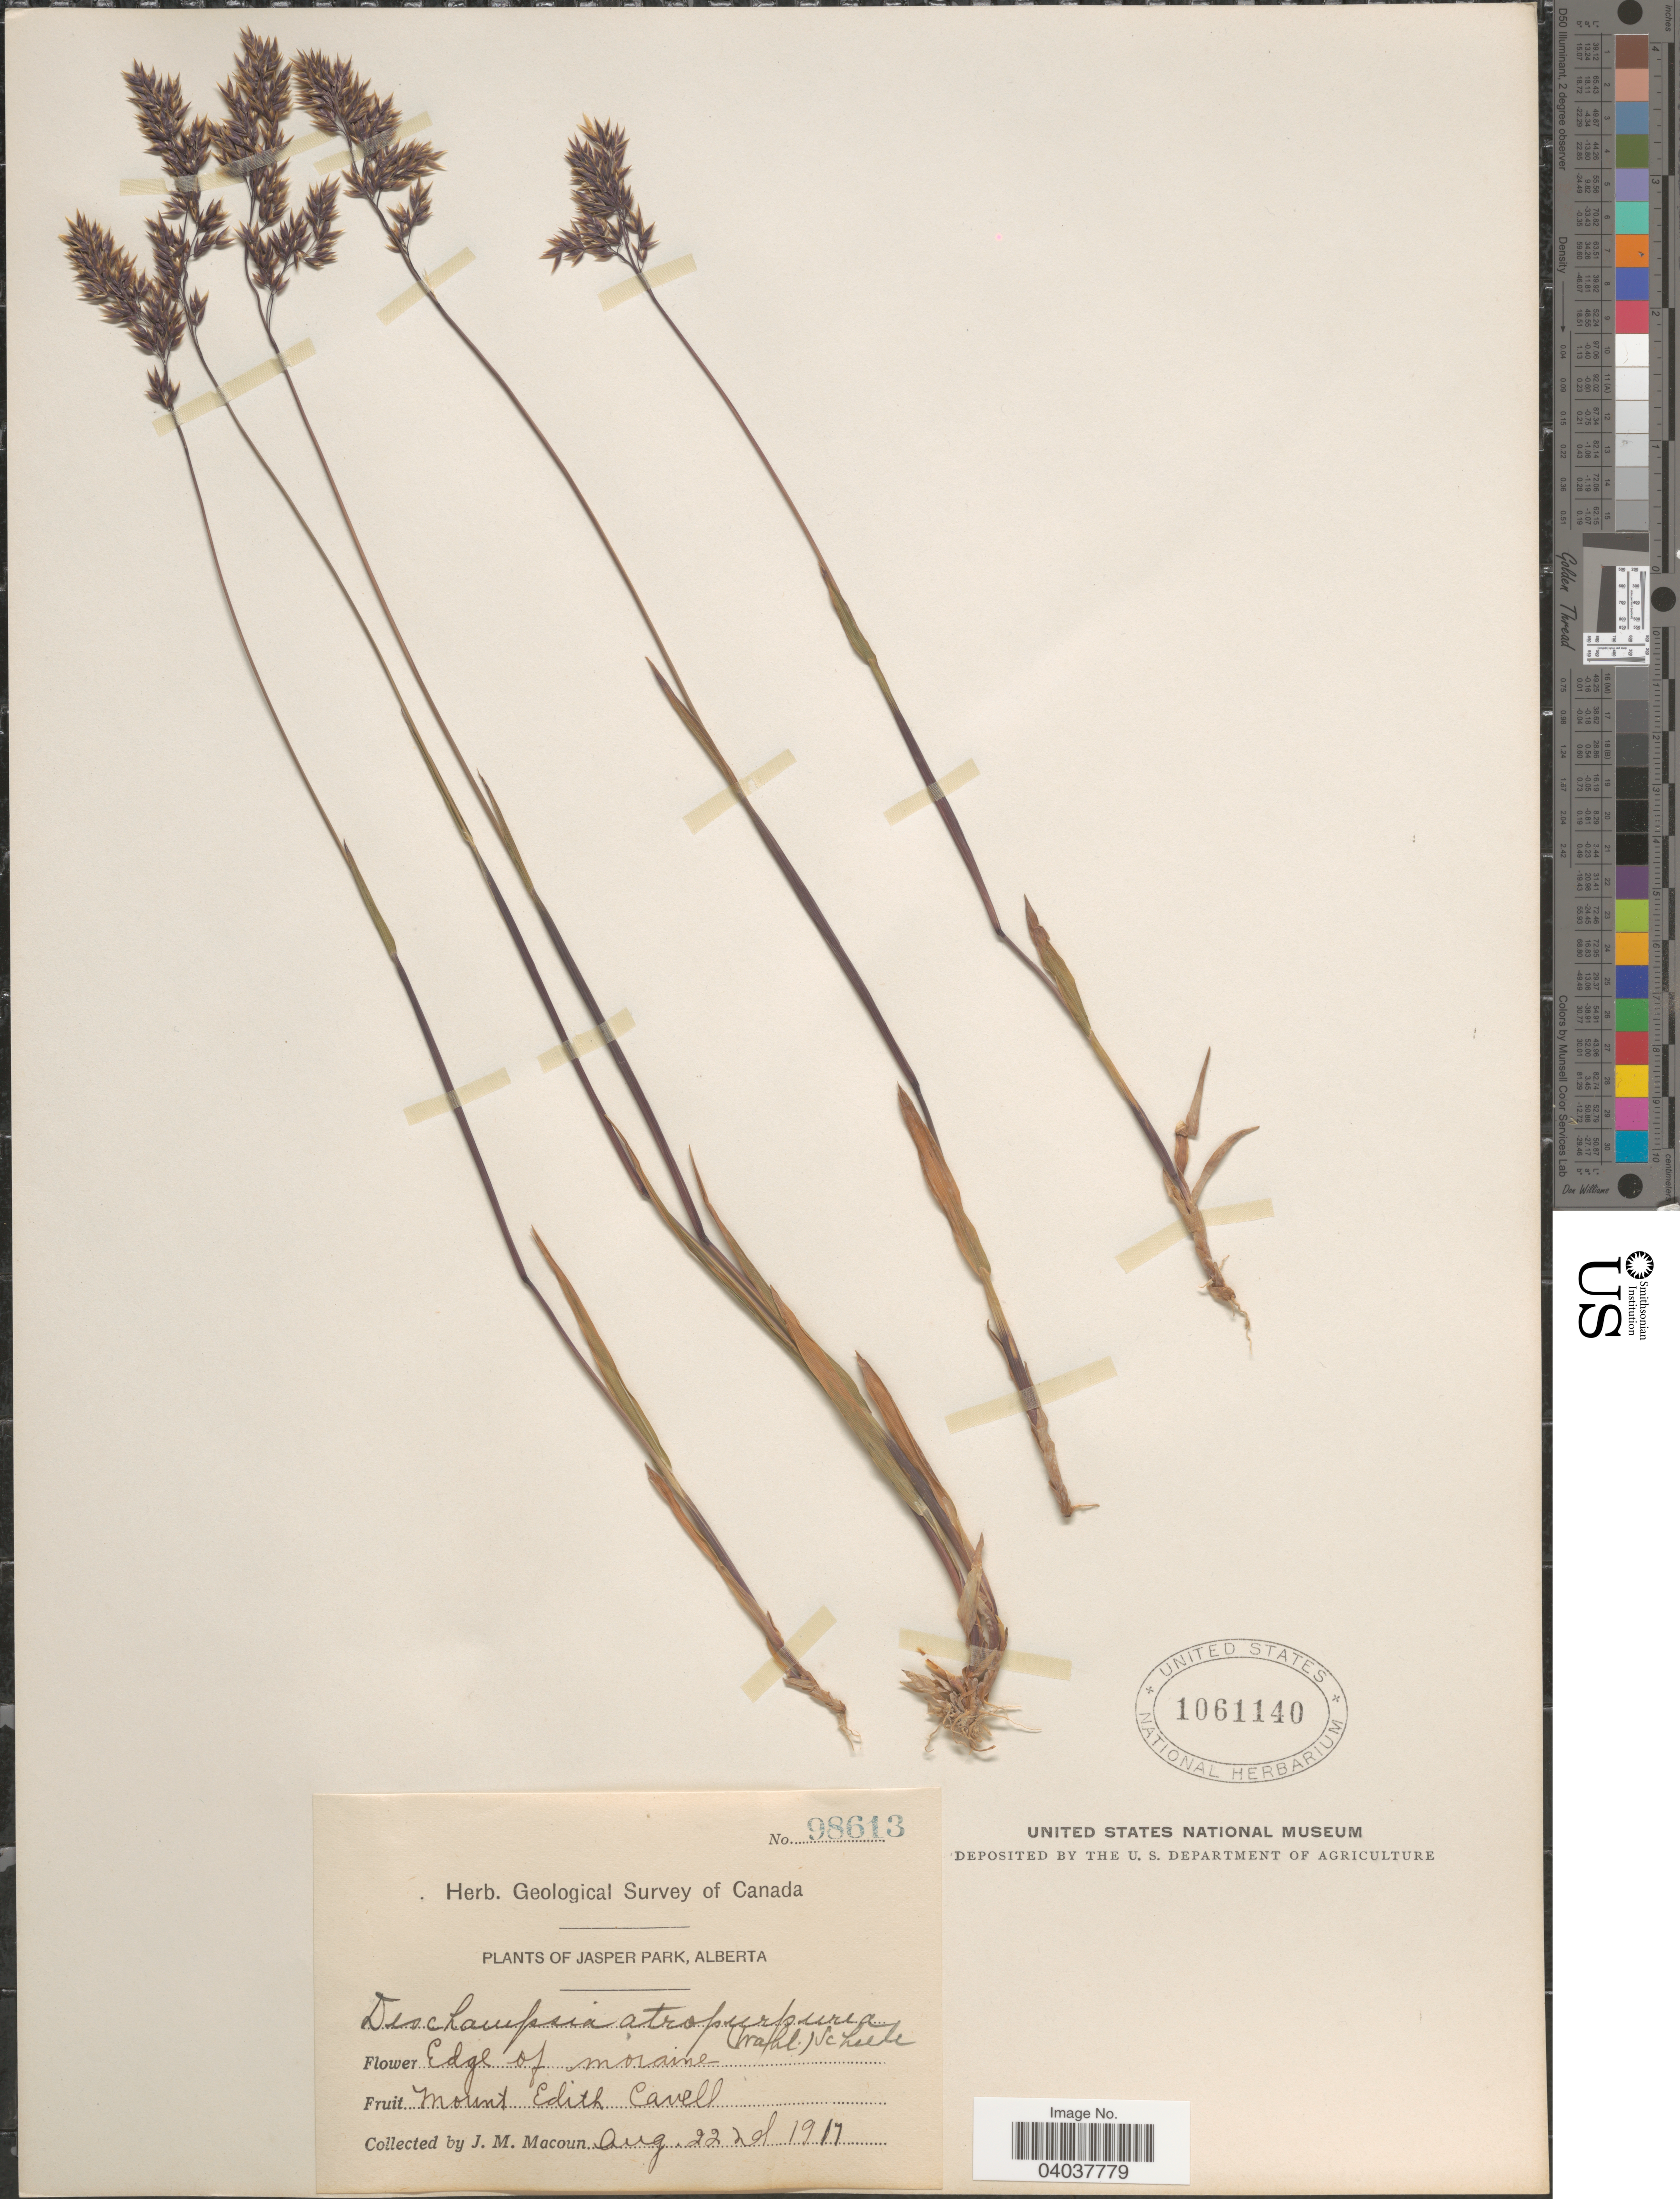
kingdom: Plantae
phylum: Tracheophyta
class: Liliopsida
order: Poales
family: Poaceae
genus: Vahlodea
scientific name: Vahlodea atropurpurea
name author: (Wahlenb.) Fr. ex Hartm.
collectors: J. M. Macoun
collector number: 98613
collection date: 1917-08-22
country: Canada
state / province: Alberta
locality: Jasper Park. Mount Edith Cavell.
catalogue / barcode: US 1061140